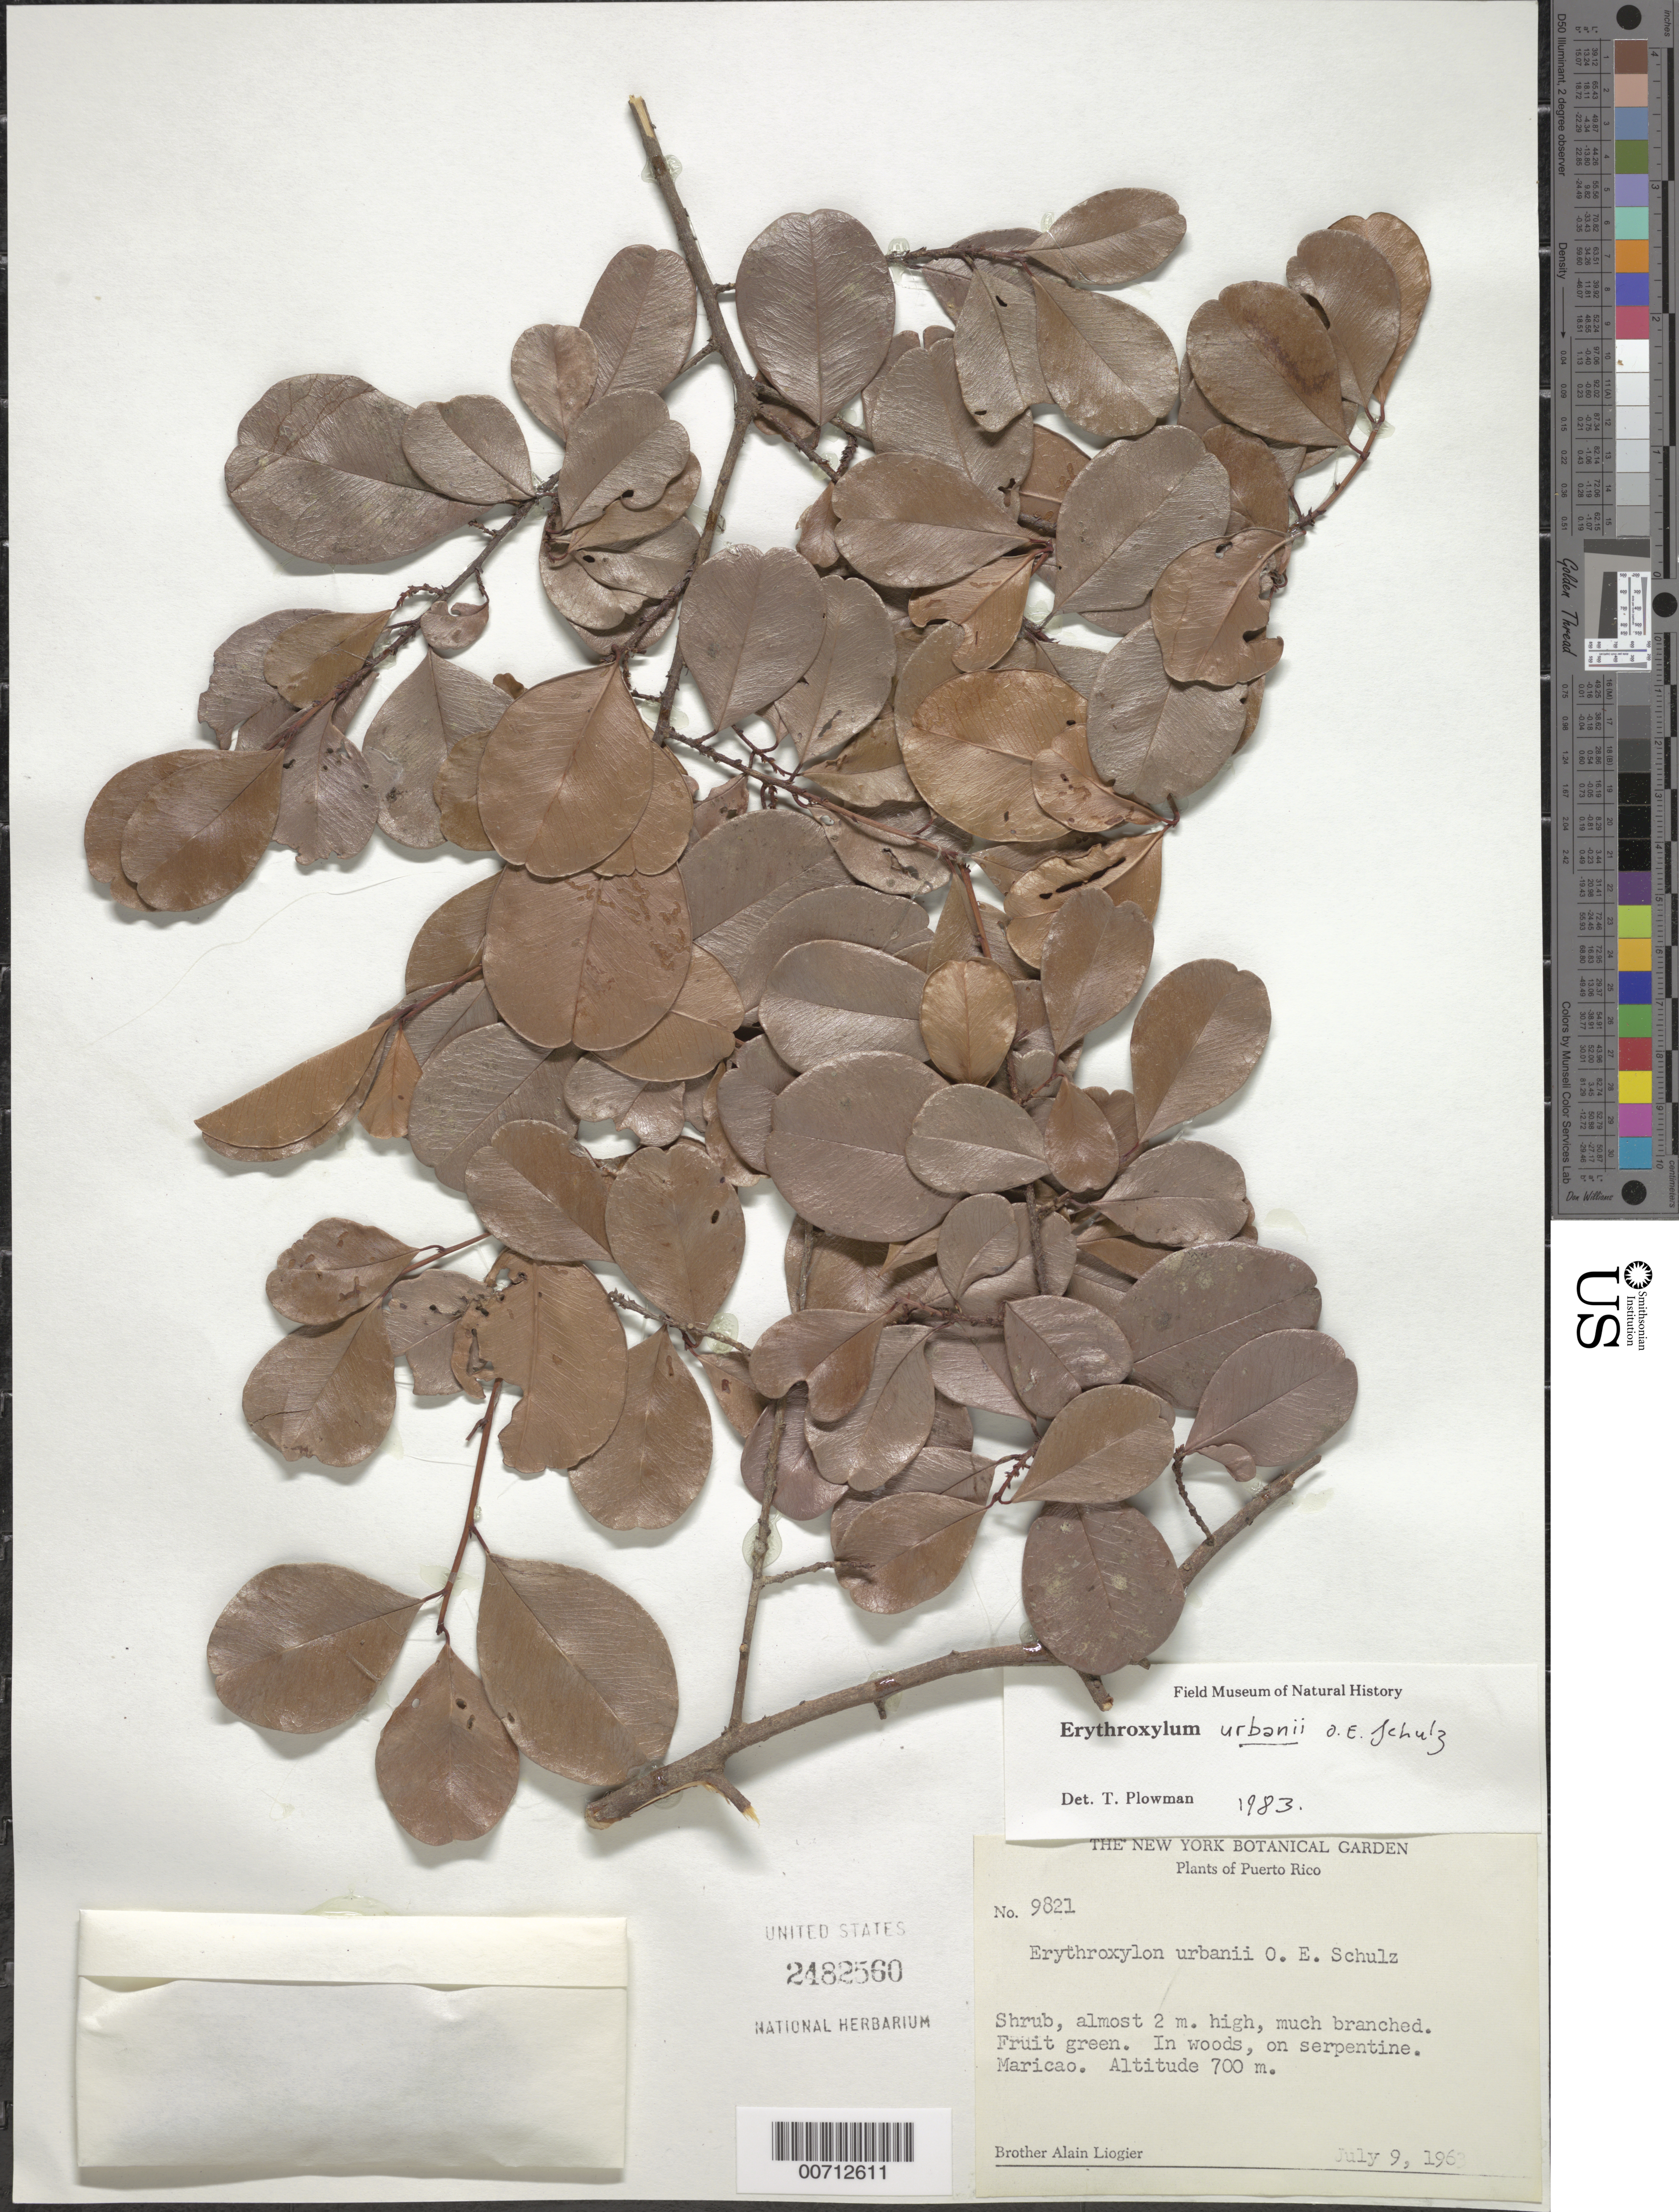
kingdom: Plantae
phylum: Tracheophyta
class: Magnoliopsida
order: Malpighiales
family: Erythroxylaceae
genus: Erythroxylum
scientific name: Erythroxylum urbanii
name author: O.E. Schulz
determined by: Plowman, Timothy C.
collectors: A. H. Liogier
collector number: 9821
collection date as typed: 09 Jul 1963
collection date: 1963-07-09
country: Puerto Rico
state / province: Maricao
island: Greater Antilles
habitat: In woods, on serpentine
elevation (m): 700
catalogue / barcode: US 2482560